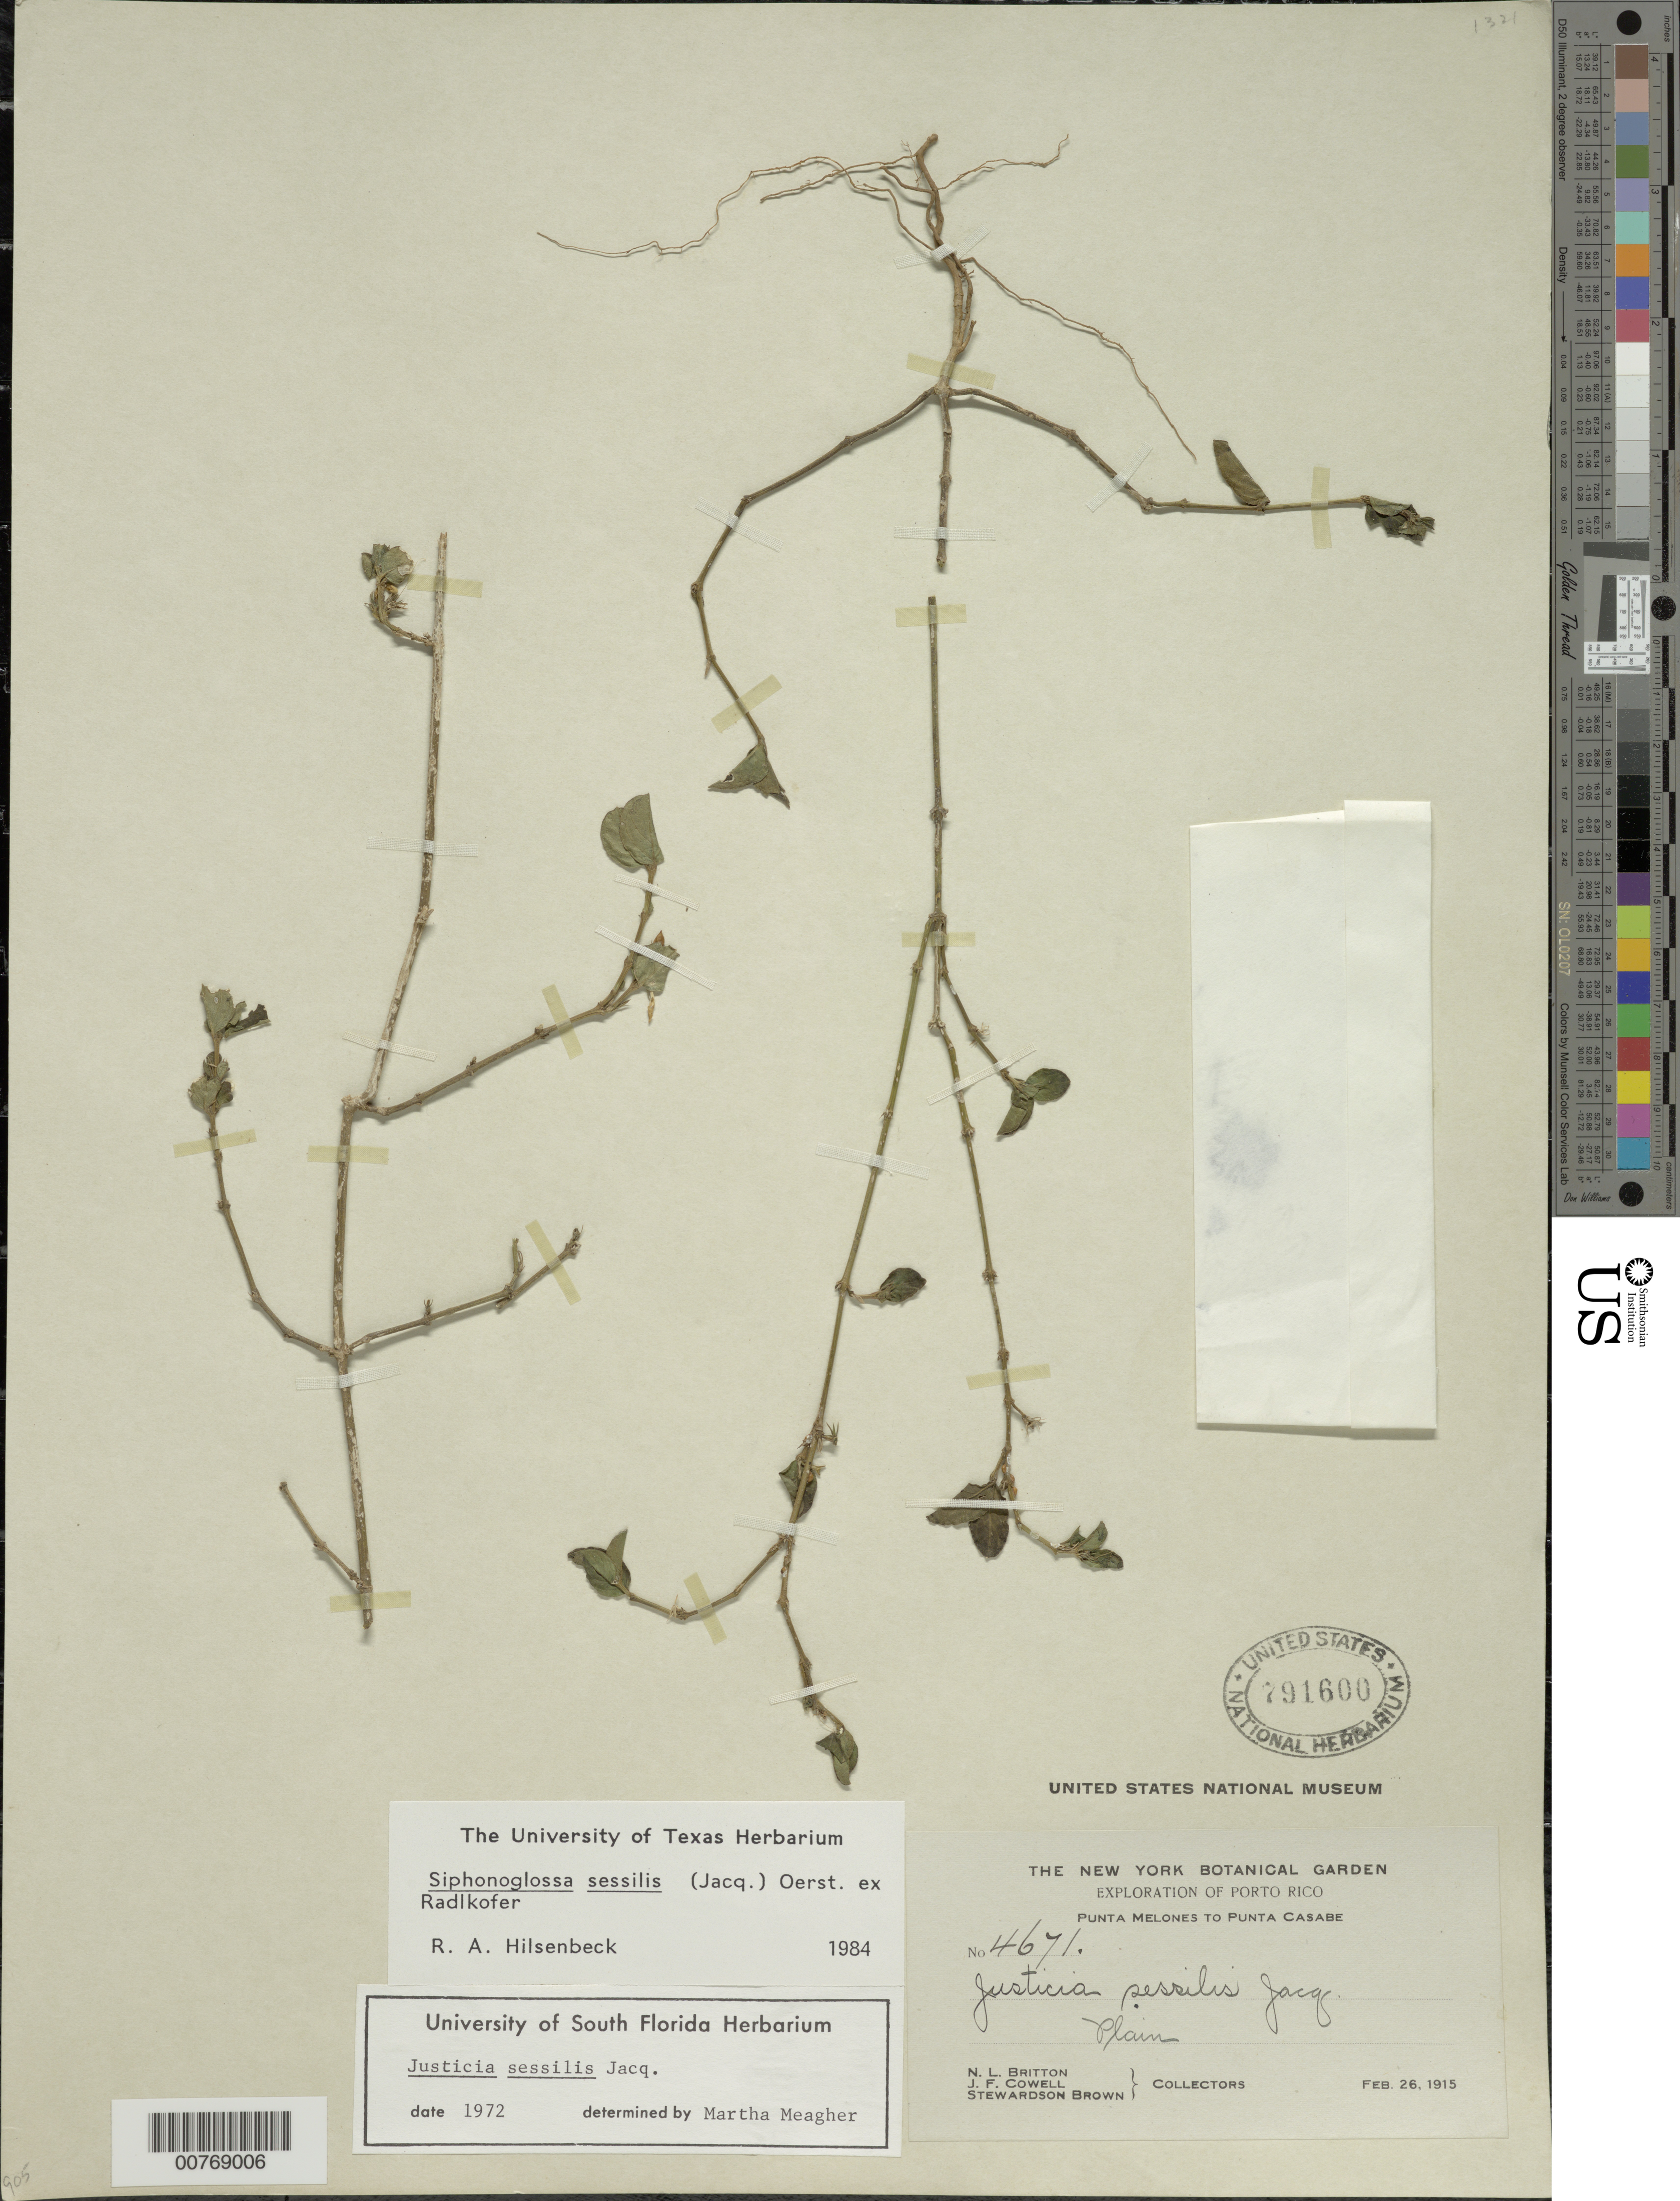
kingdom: Plantae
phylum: Tracheophyta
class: Magnoliopsida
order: Lamiales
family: Acanthaceae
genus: Siphonoglossa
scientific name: Siphonoglossa sessilis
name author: (Jacq.) D.N. Gibson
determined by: Hilsenbeck, R. A., (TEX), University of Texas Austin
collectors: N. Britton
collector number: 4671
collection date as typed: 26 Feb 1915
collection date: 1915-02-26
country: Puerto Rico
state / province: Cabo Rojo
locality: Punta Melones to Punta Casabe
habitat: Plain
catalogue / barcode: US 791600